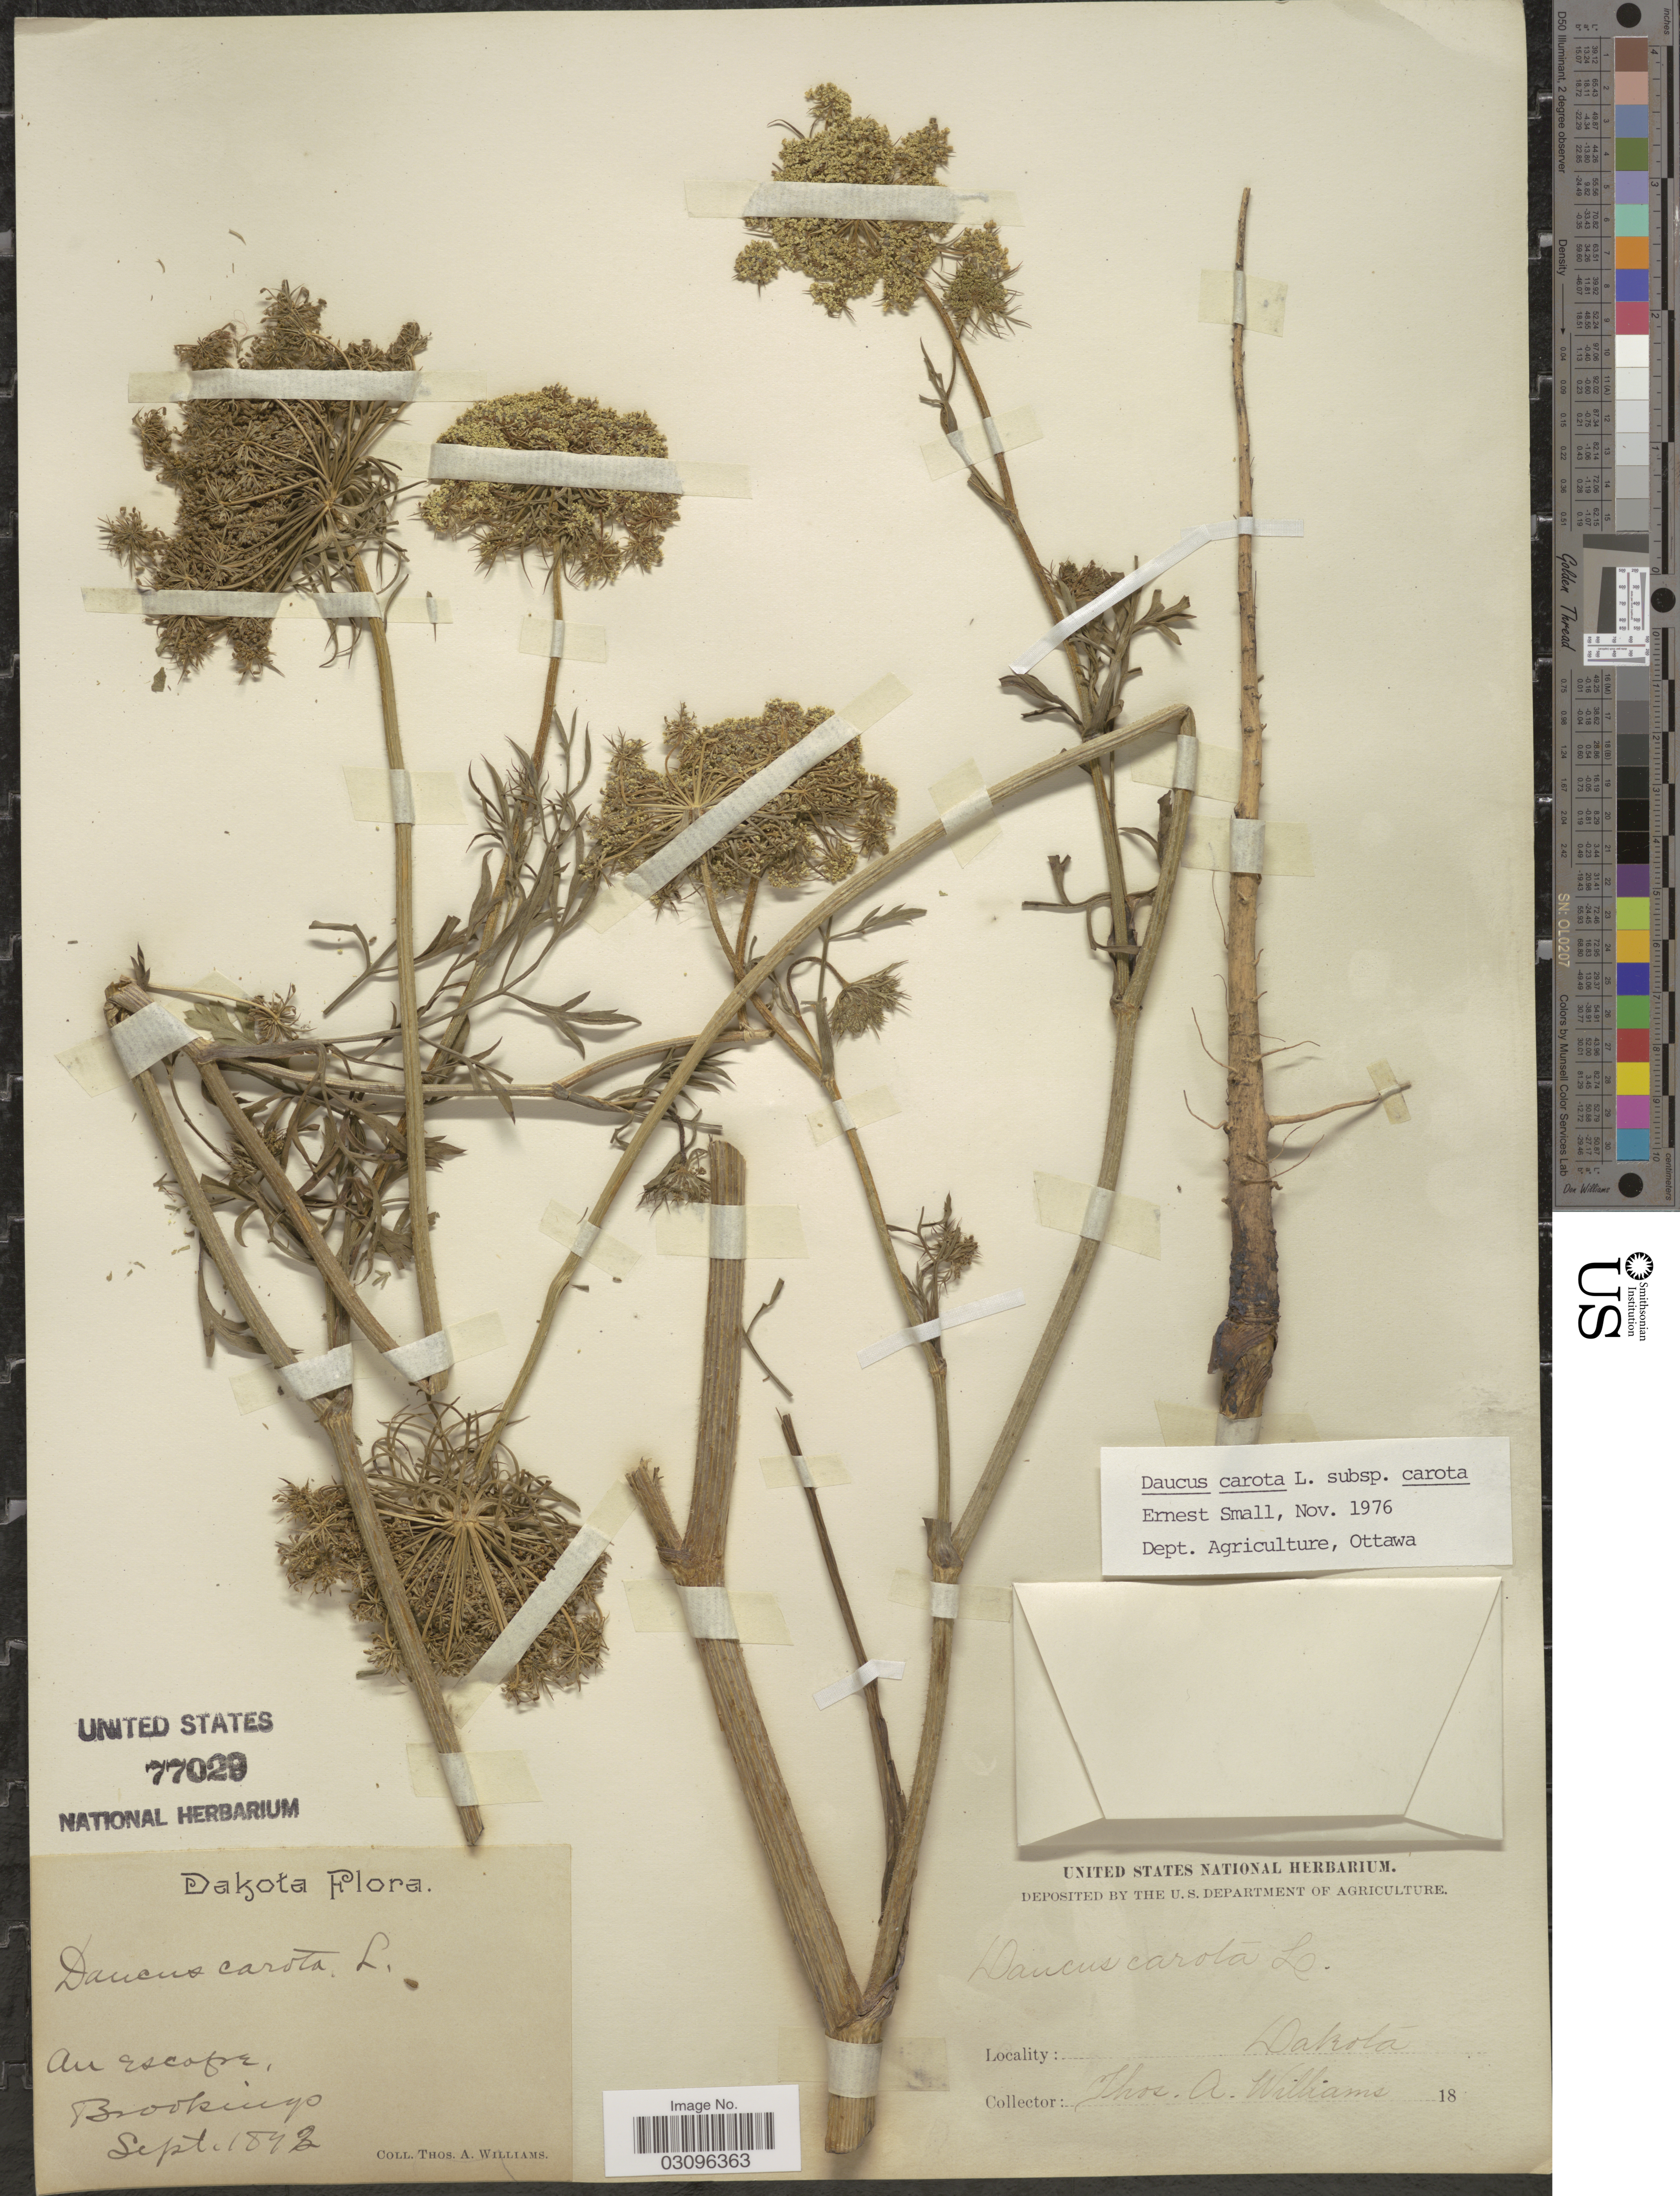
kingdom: Plantae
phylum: Tracheophyta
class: Magnoliopsida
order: Apiales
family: Apiaceae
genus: Daucus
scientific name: Daucus carota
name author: L.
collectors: T. A. Williams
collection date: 1842-09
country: United States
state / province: South Dakota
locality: Dakota. Brookings.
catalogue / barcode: US 77029